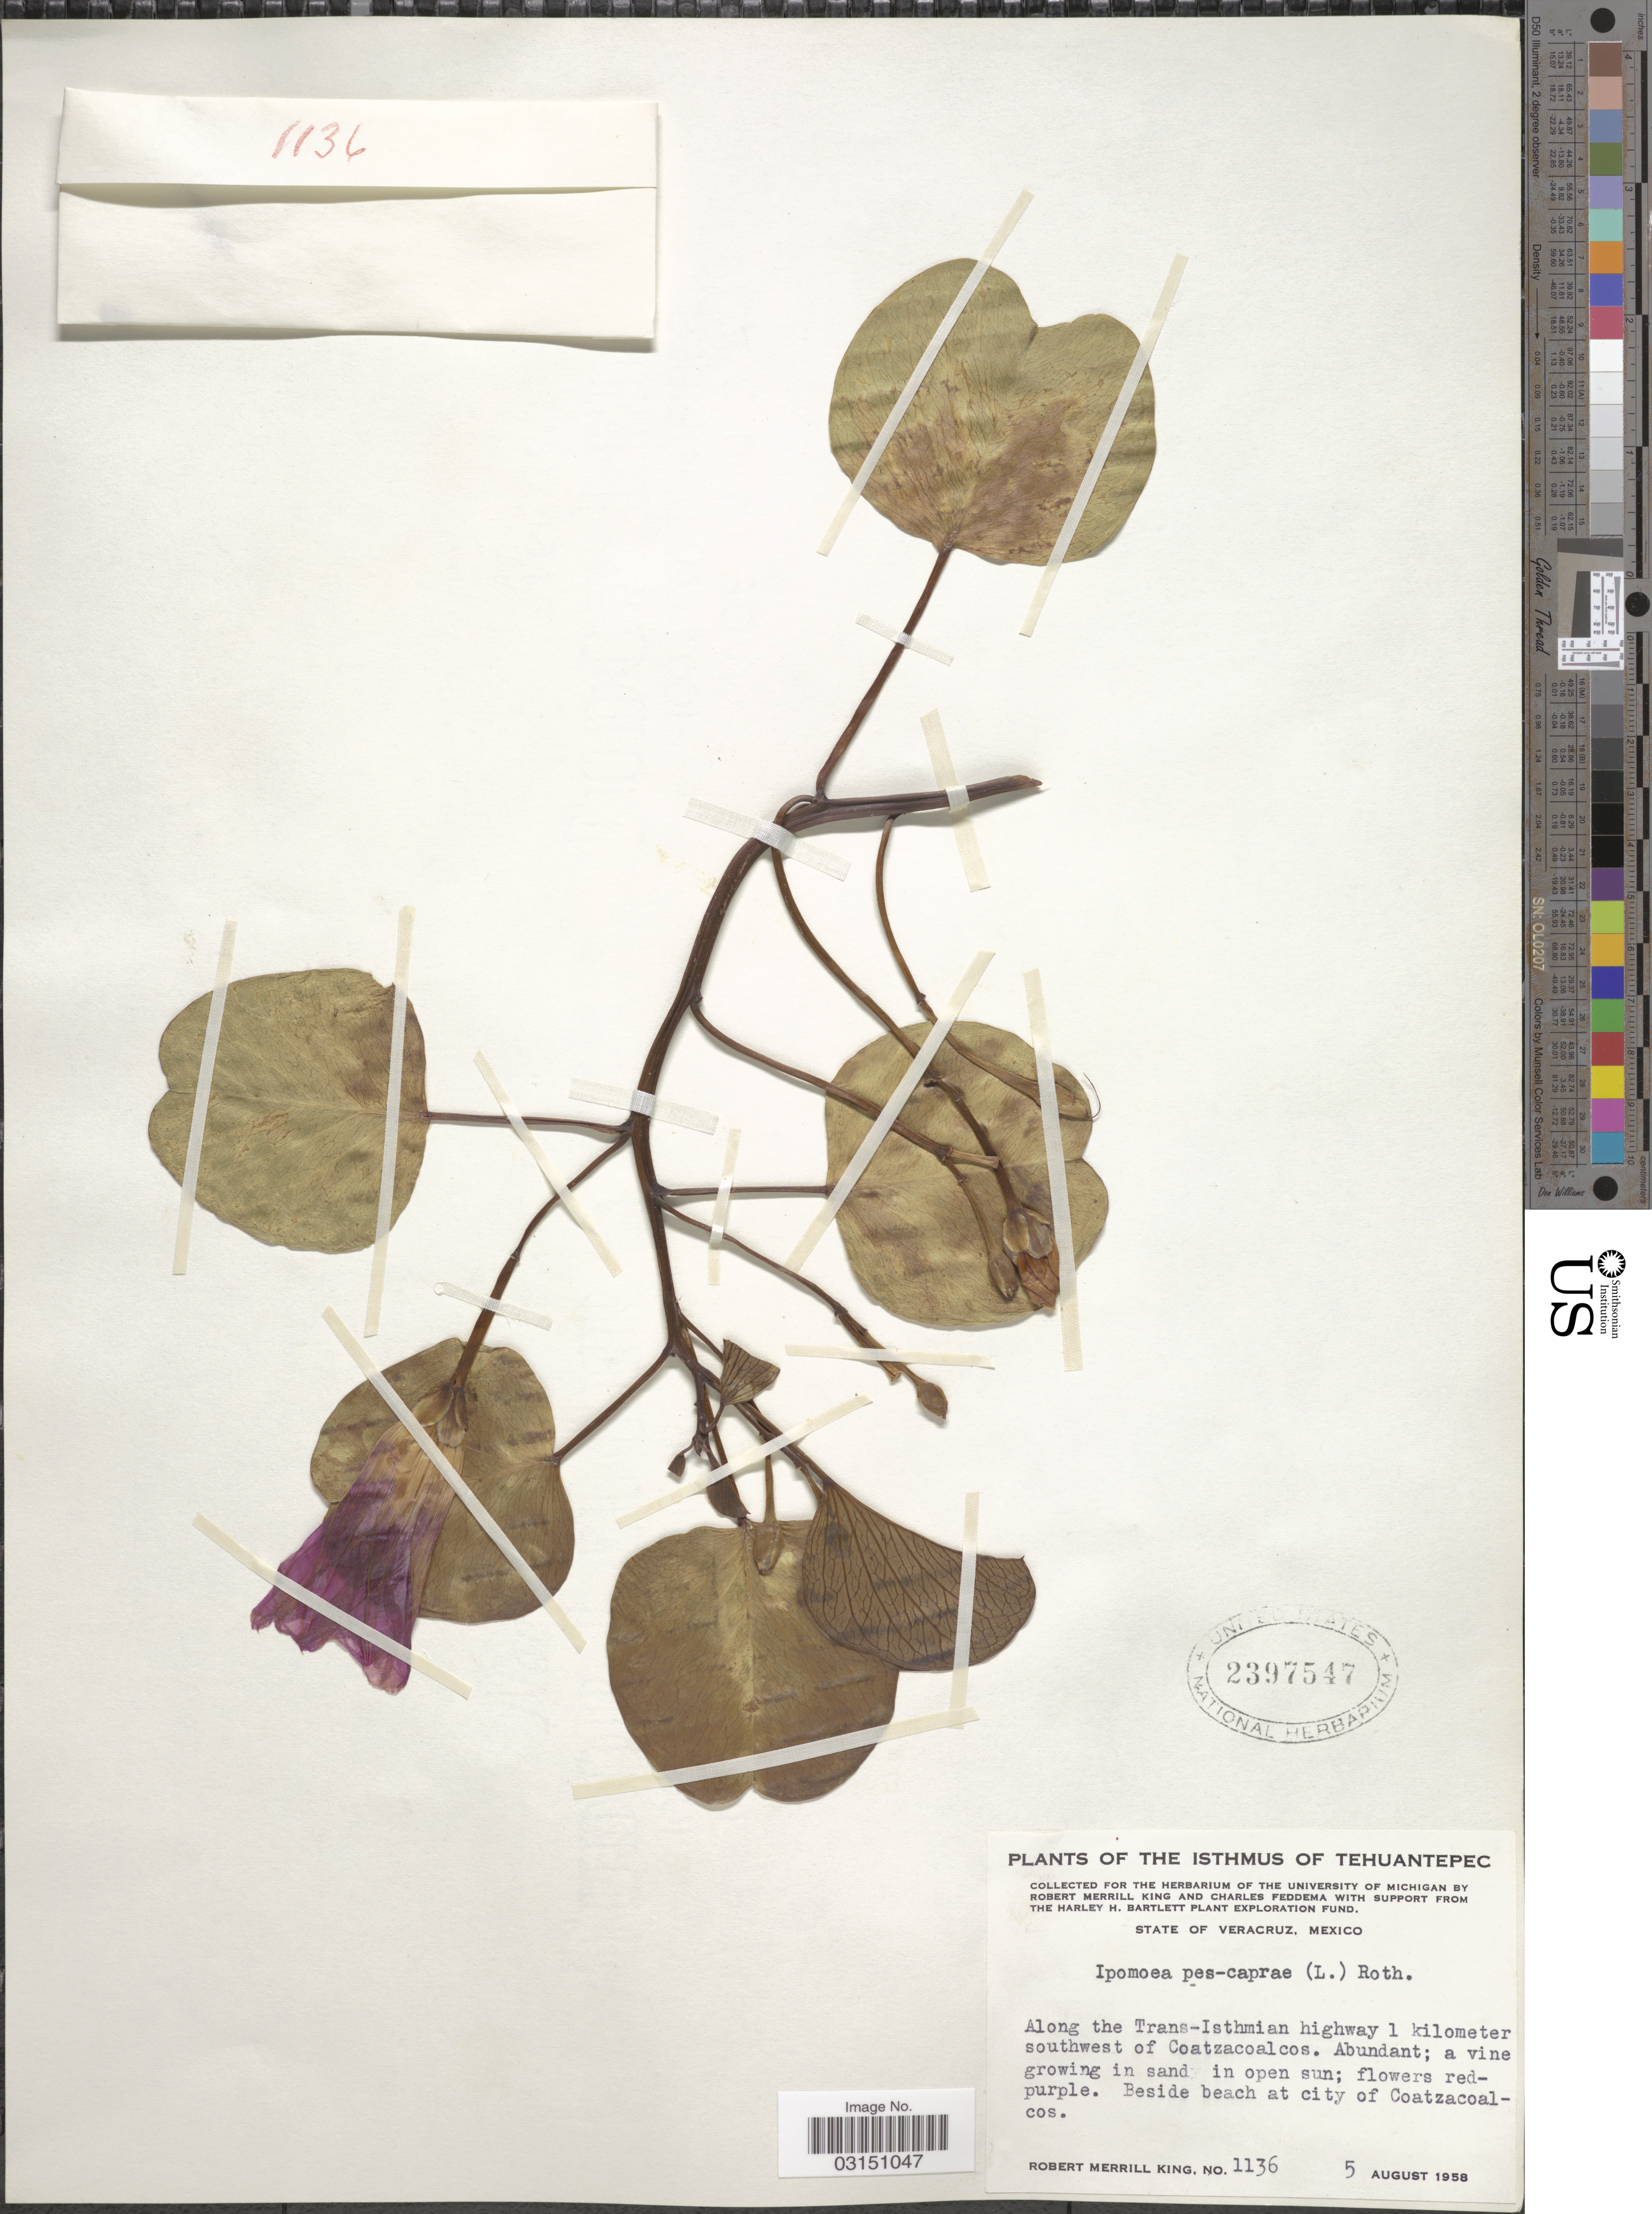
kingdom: Plantae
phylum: Tracheophyta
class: Magnoliopsida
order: Solanales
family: Convolvulaceae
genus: Ipomoea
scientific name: Ipomoea pes-caprae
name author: (L.) R. Br.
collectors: R. M. King & C. Feddema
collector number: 1136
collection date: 1958-08-05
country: Mexico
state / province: Veracruz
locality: The Isthmus of Tehuantepec. Veracruz, along the Trans-Isthmian highway 1 kilometer southwest of Coatzacoalcos. Beside beach at city of Coatzacoalcos.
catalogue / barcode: US 2397547